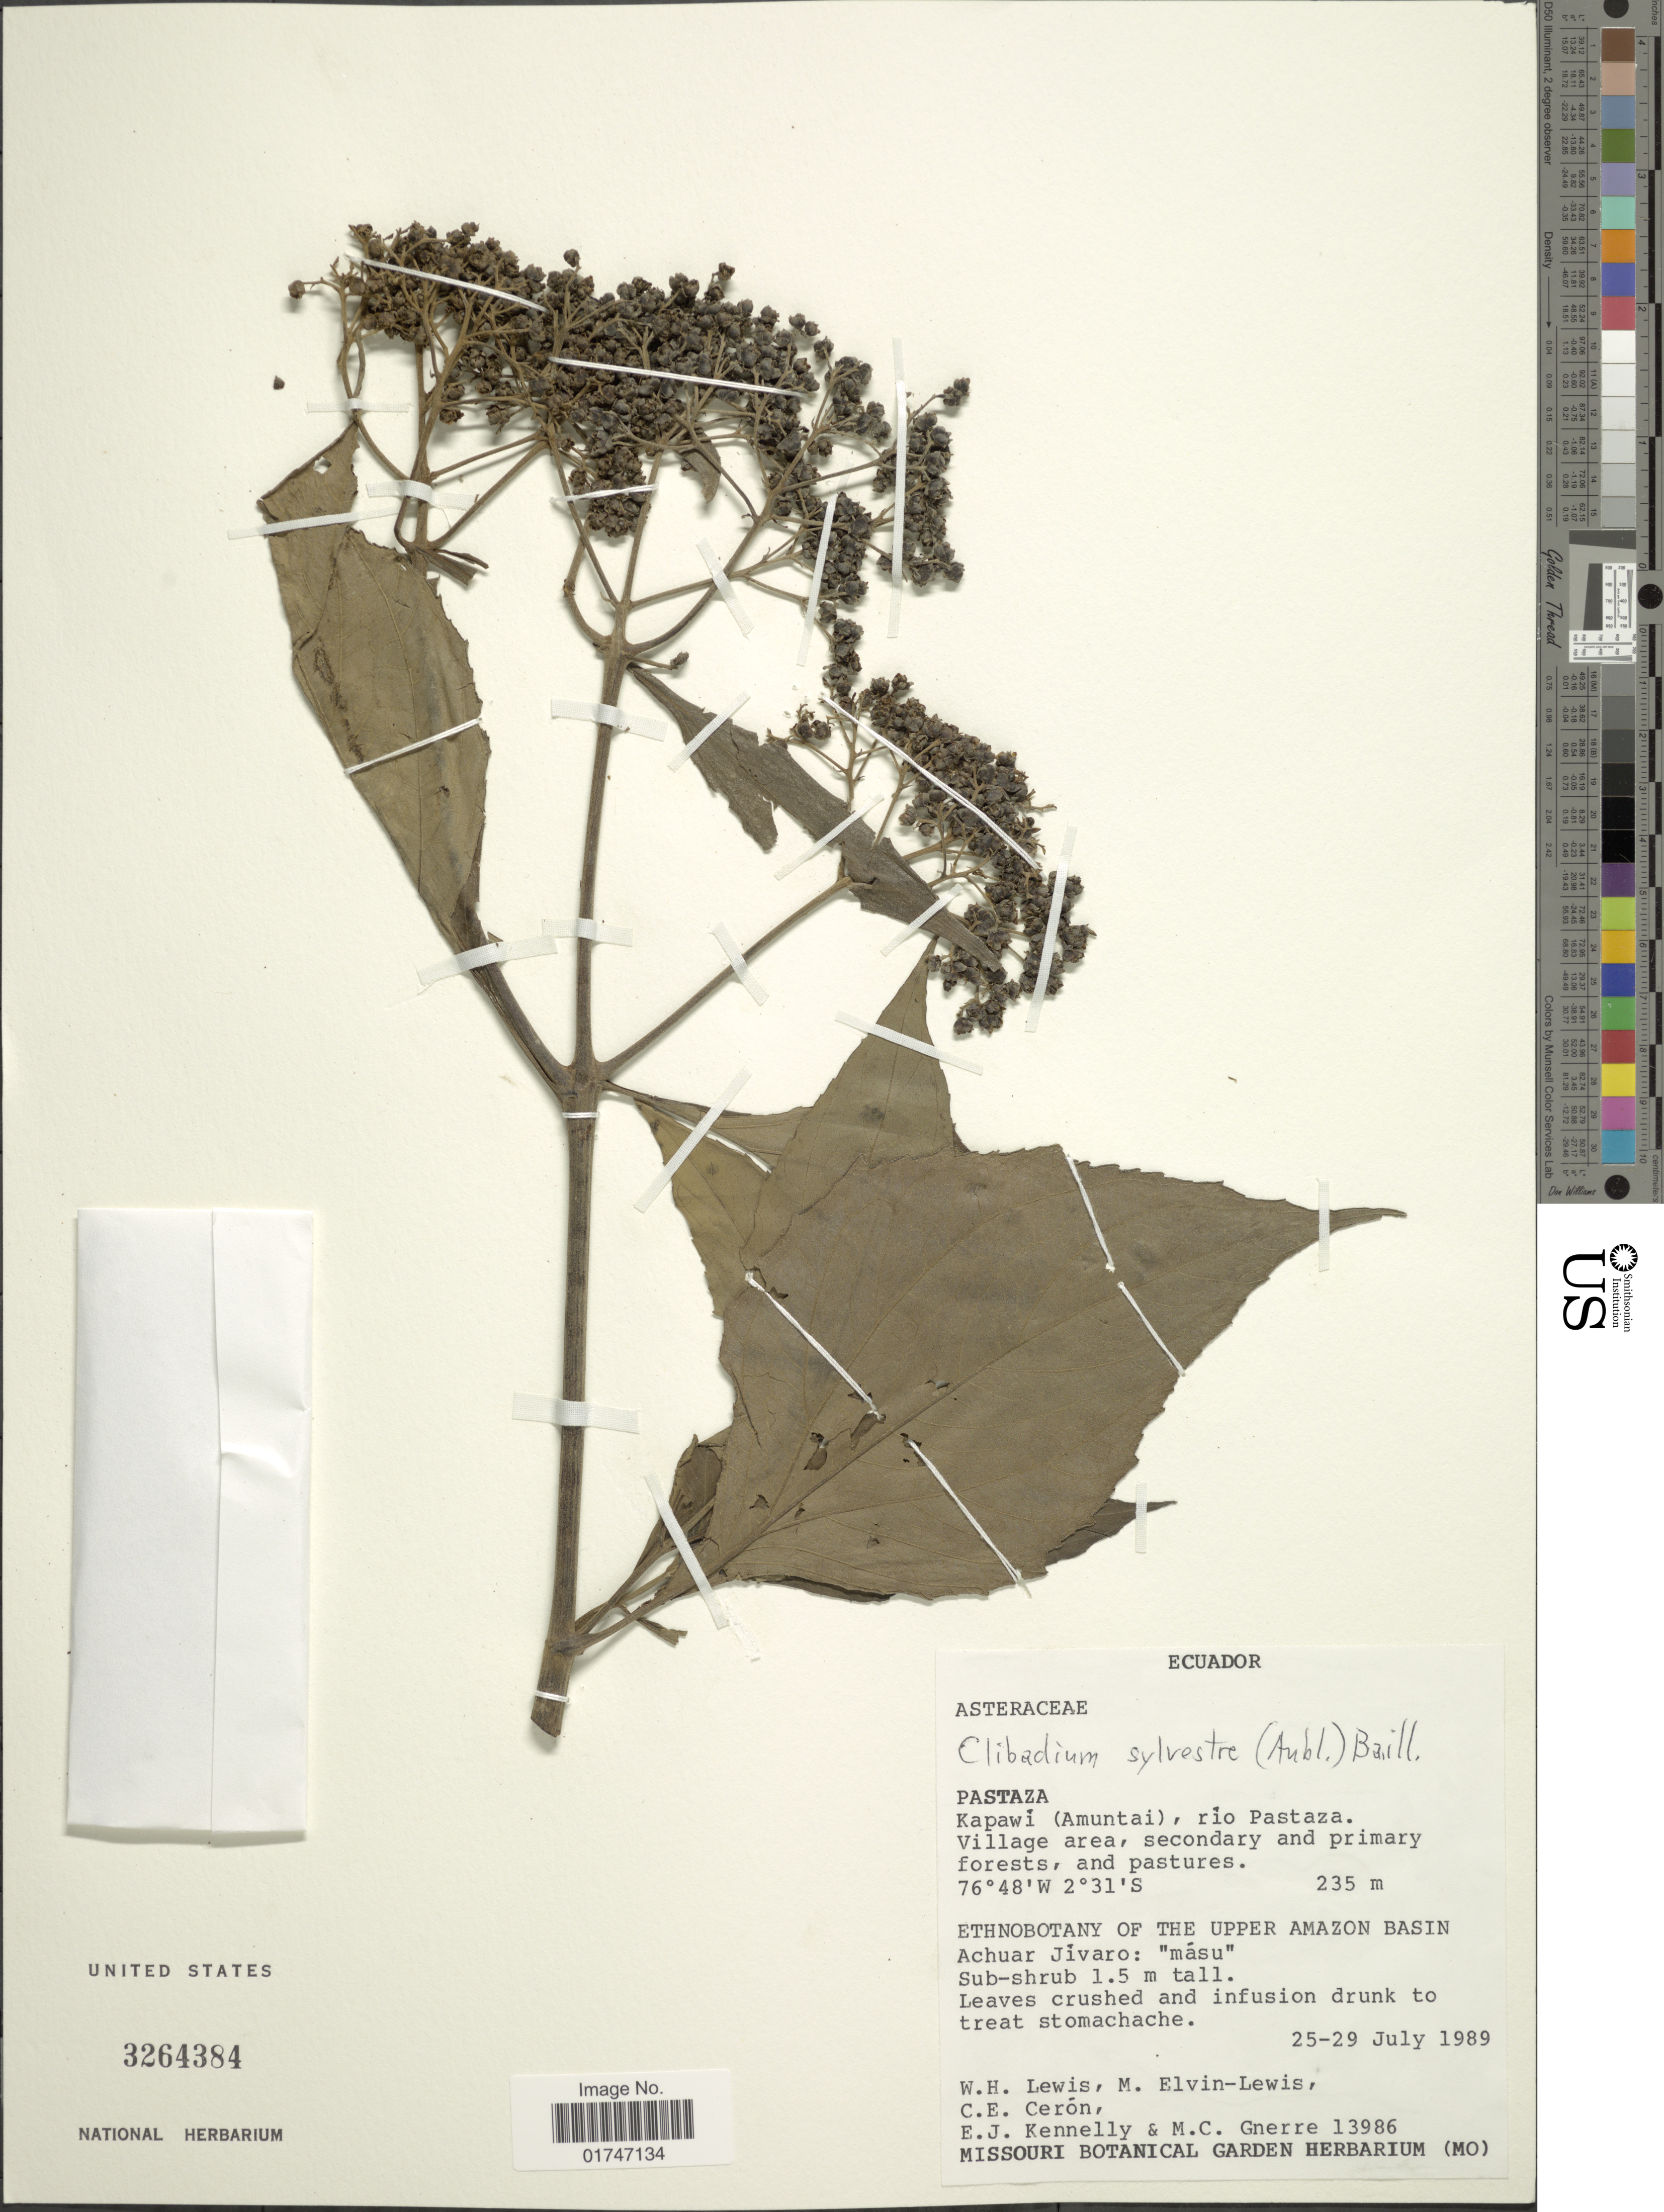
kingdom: Plantae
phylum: Tracheophyta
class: Magnoliopsida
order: Asterales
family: Asteraceae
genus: Clibadium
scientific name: Clibadium sylvestre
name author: (Aubl.) Baill.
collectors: W. H. Lewis, M. Elvin-Lewis, C. E. Cerón M., E. Kennelly & M. Gnerre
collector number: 13986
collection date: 1989-07-25/1989-07-29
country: Ecuador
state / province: Pastaza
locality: Pastaza. Kapawí (Amuntai), río Pastaza. Village area, secondary and primary forests, and pastures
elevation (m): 235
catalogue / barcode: US 3264384